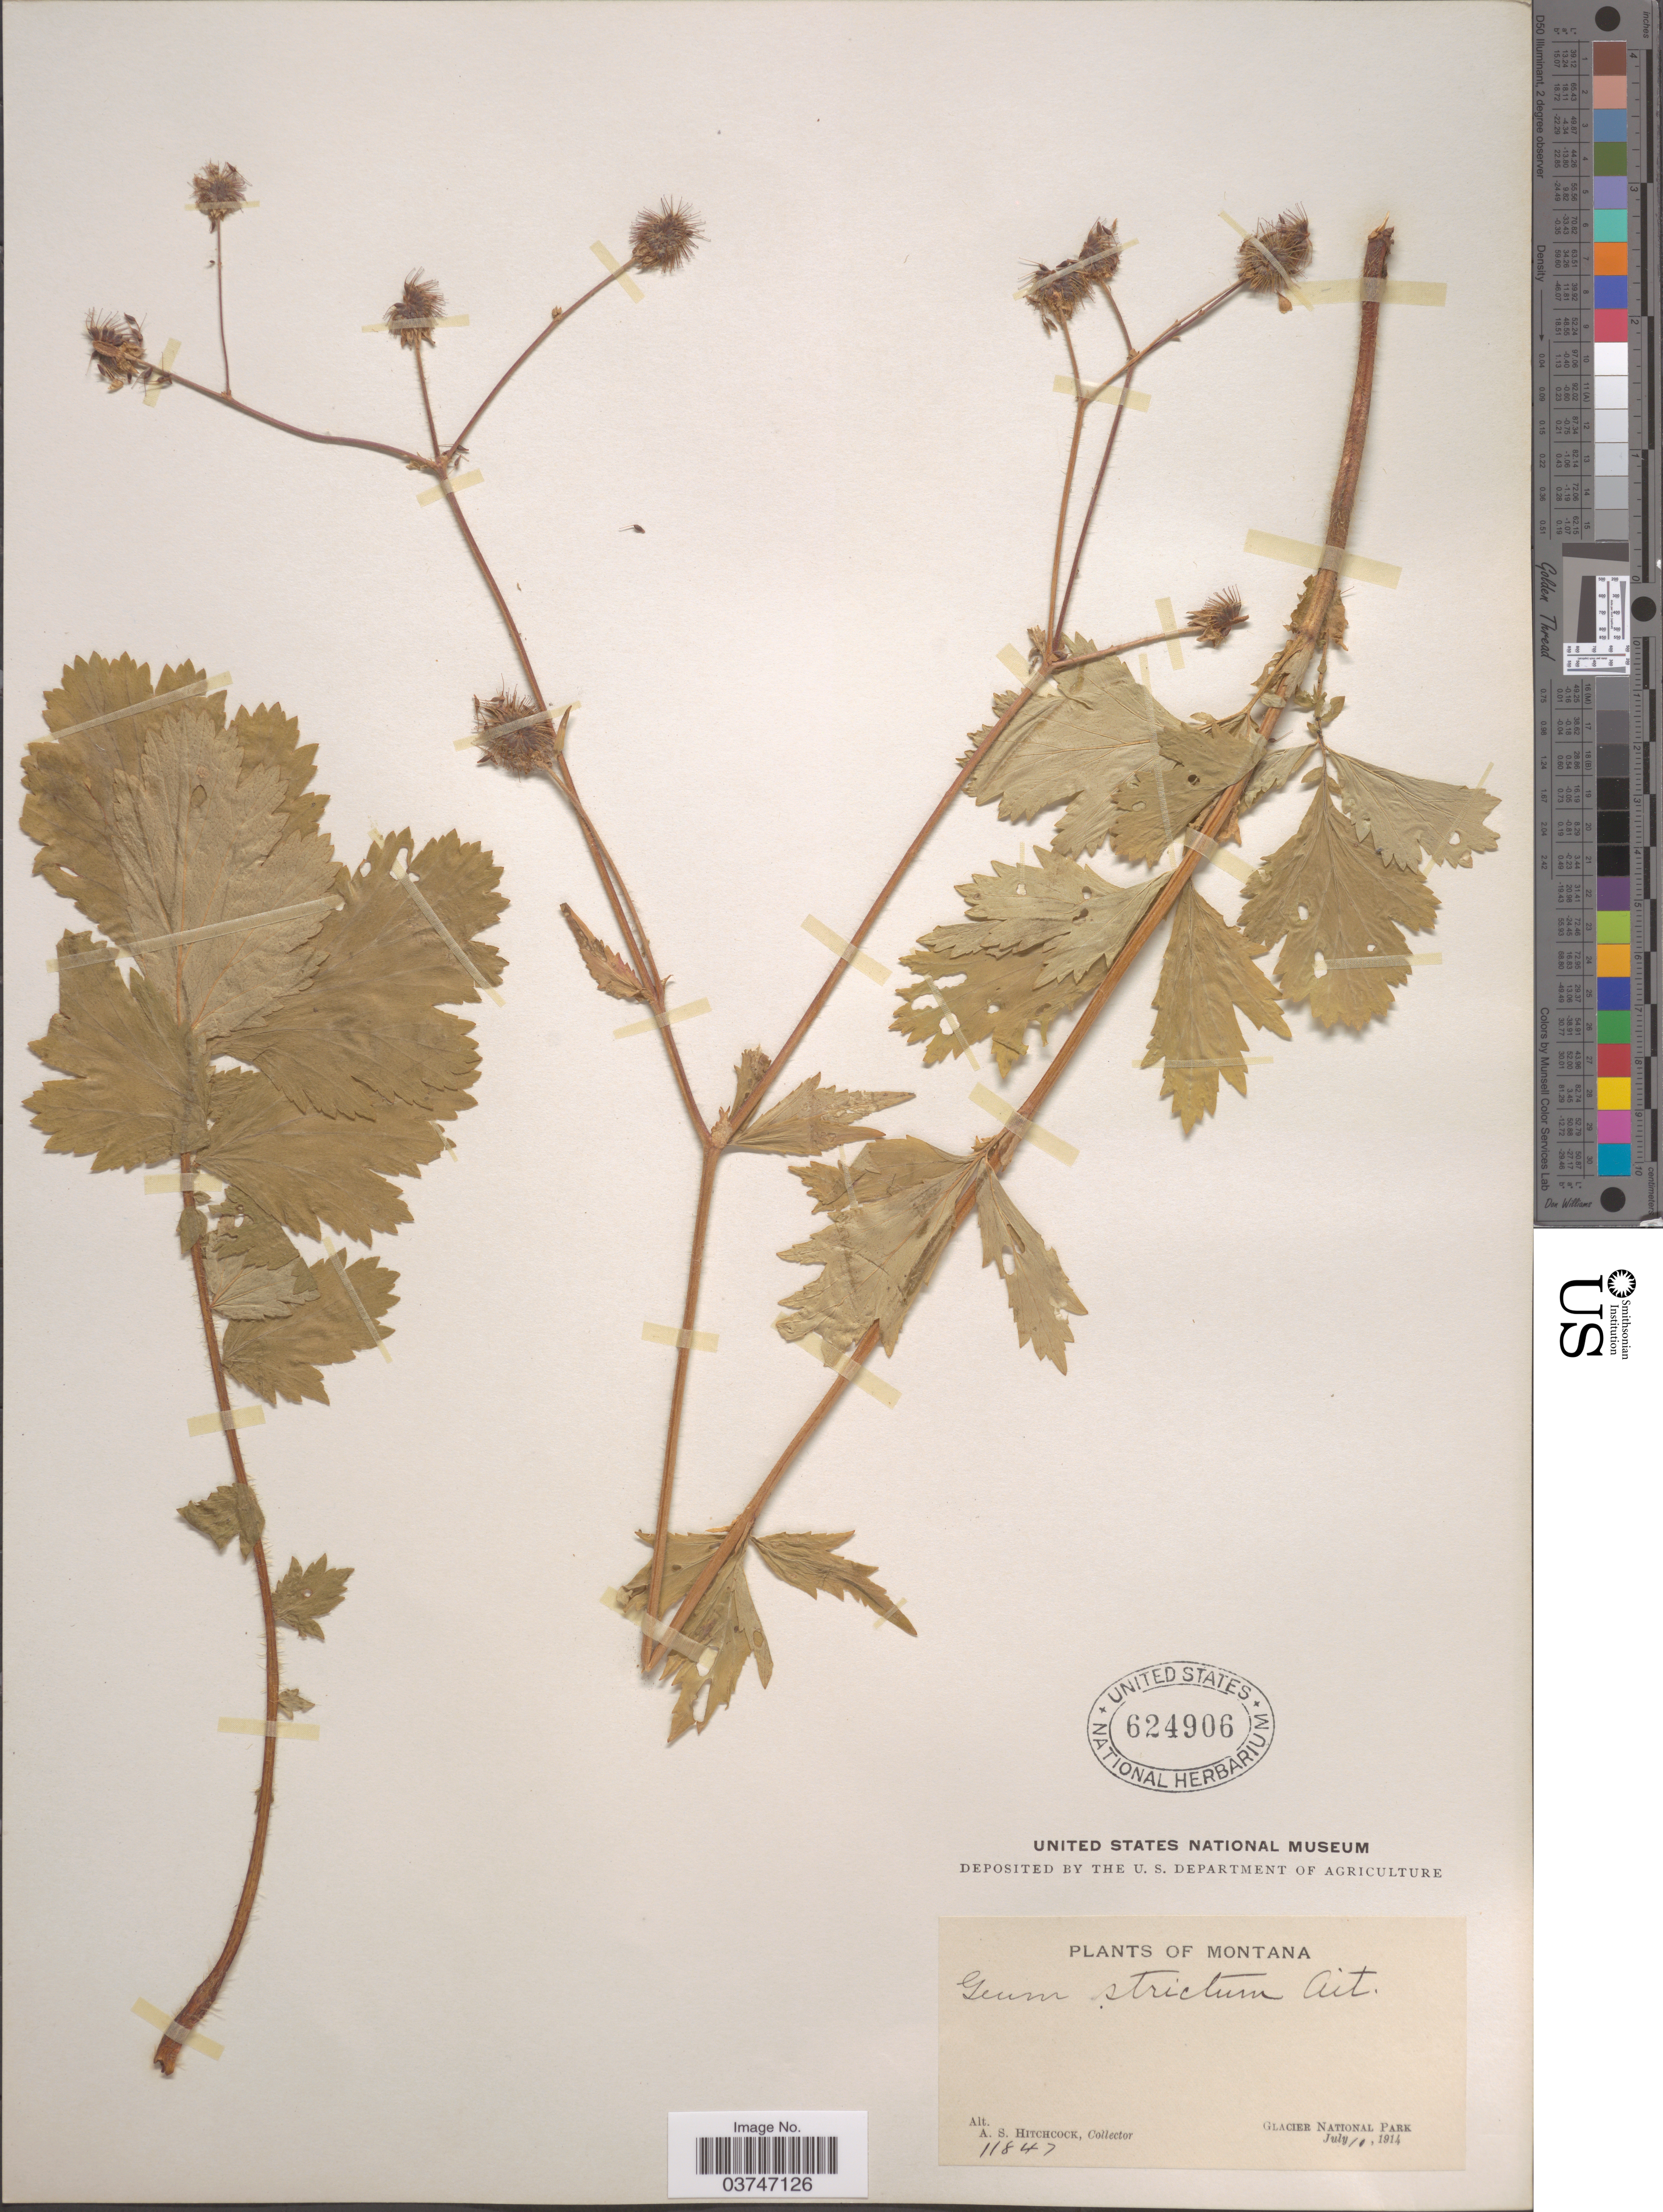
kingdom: Plantae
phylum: Tracheophyta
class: Magnoliopsida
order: Rosales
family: Rosaceae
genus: Geum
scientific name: Geum aleppicum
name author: Jacq.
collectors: A. S. Hitchcock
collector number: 11847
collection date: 1914-07-10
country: United States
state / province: Montana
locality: Glacier National Park.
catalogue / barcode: US 624906